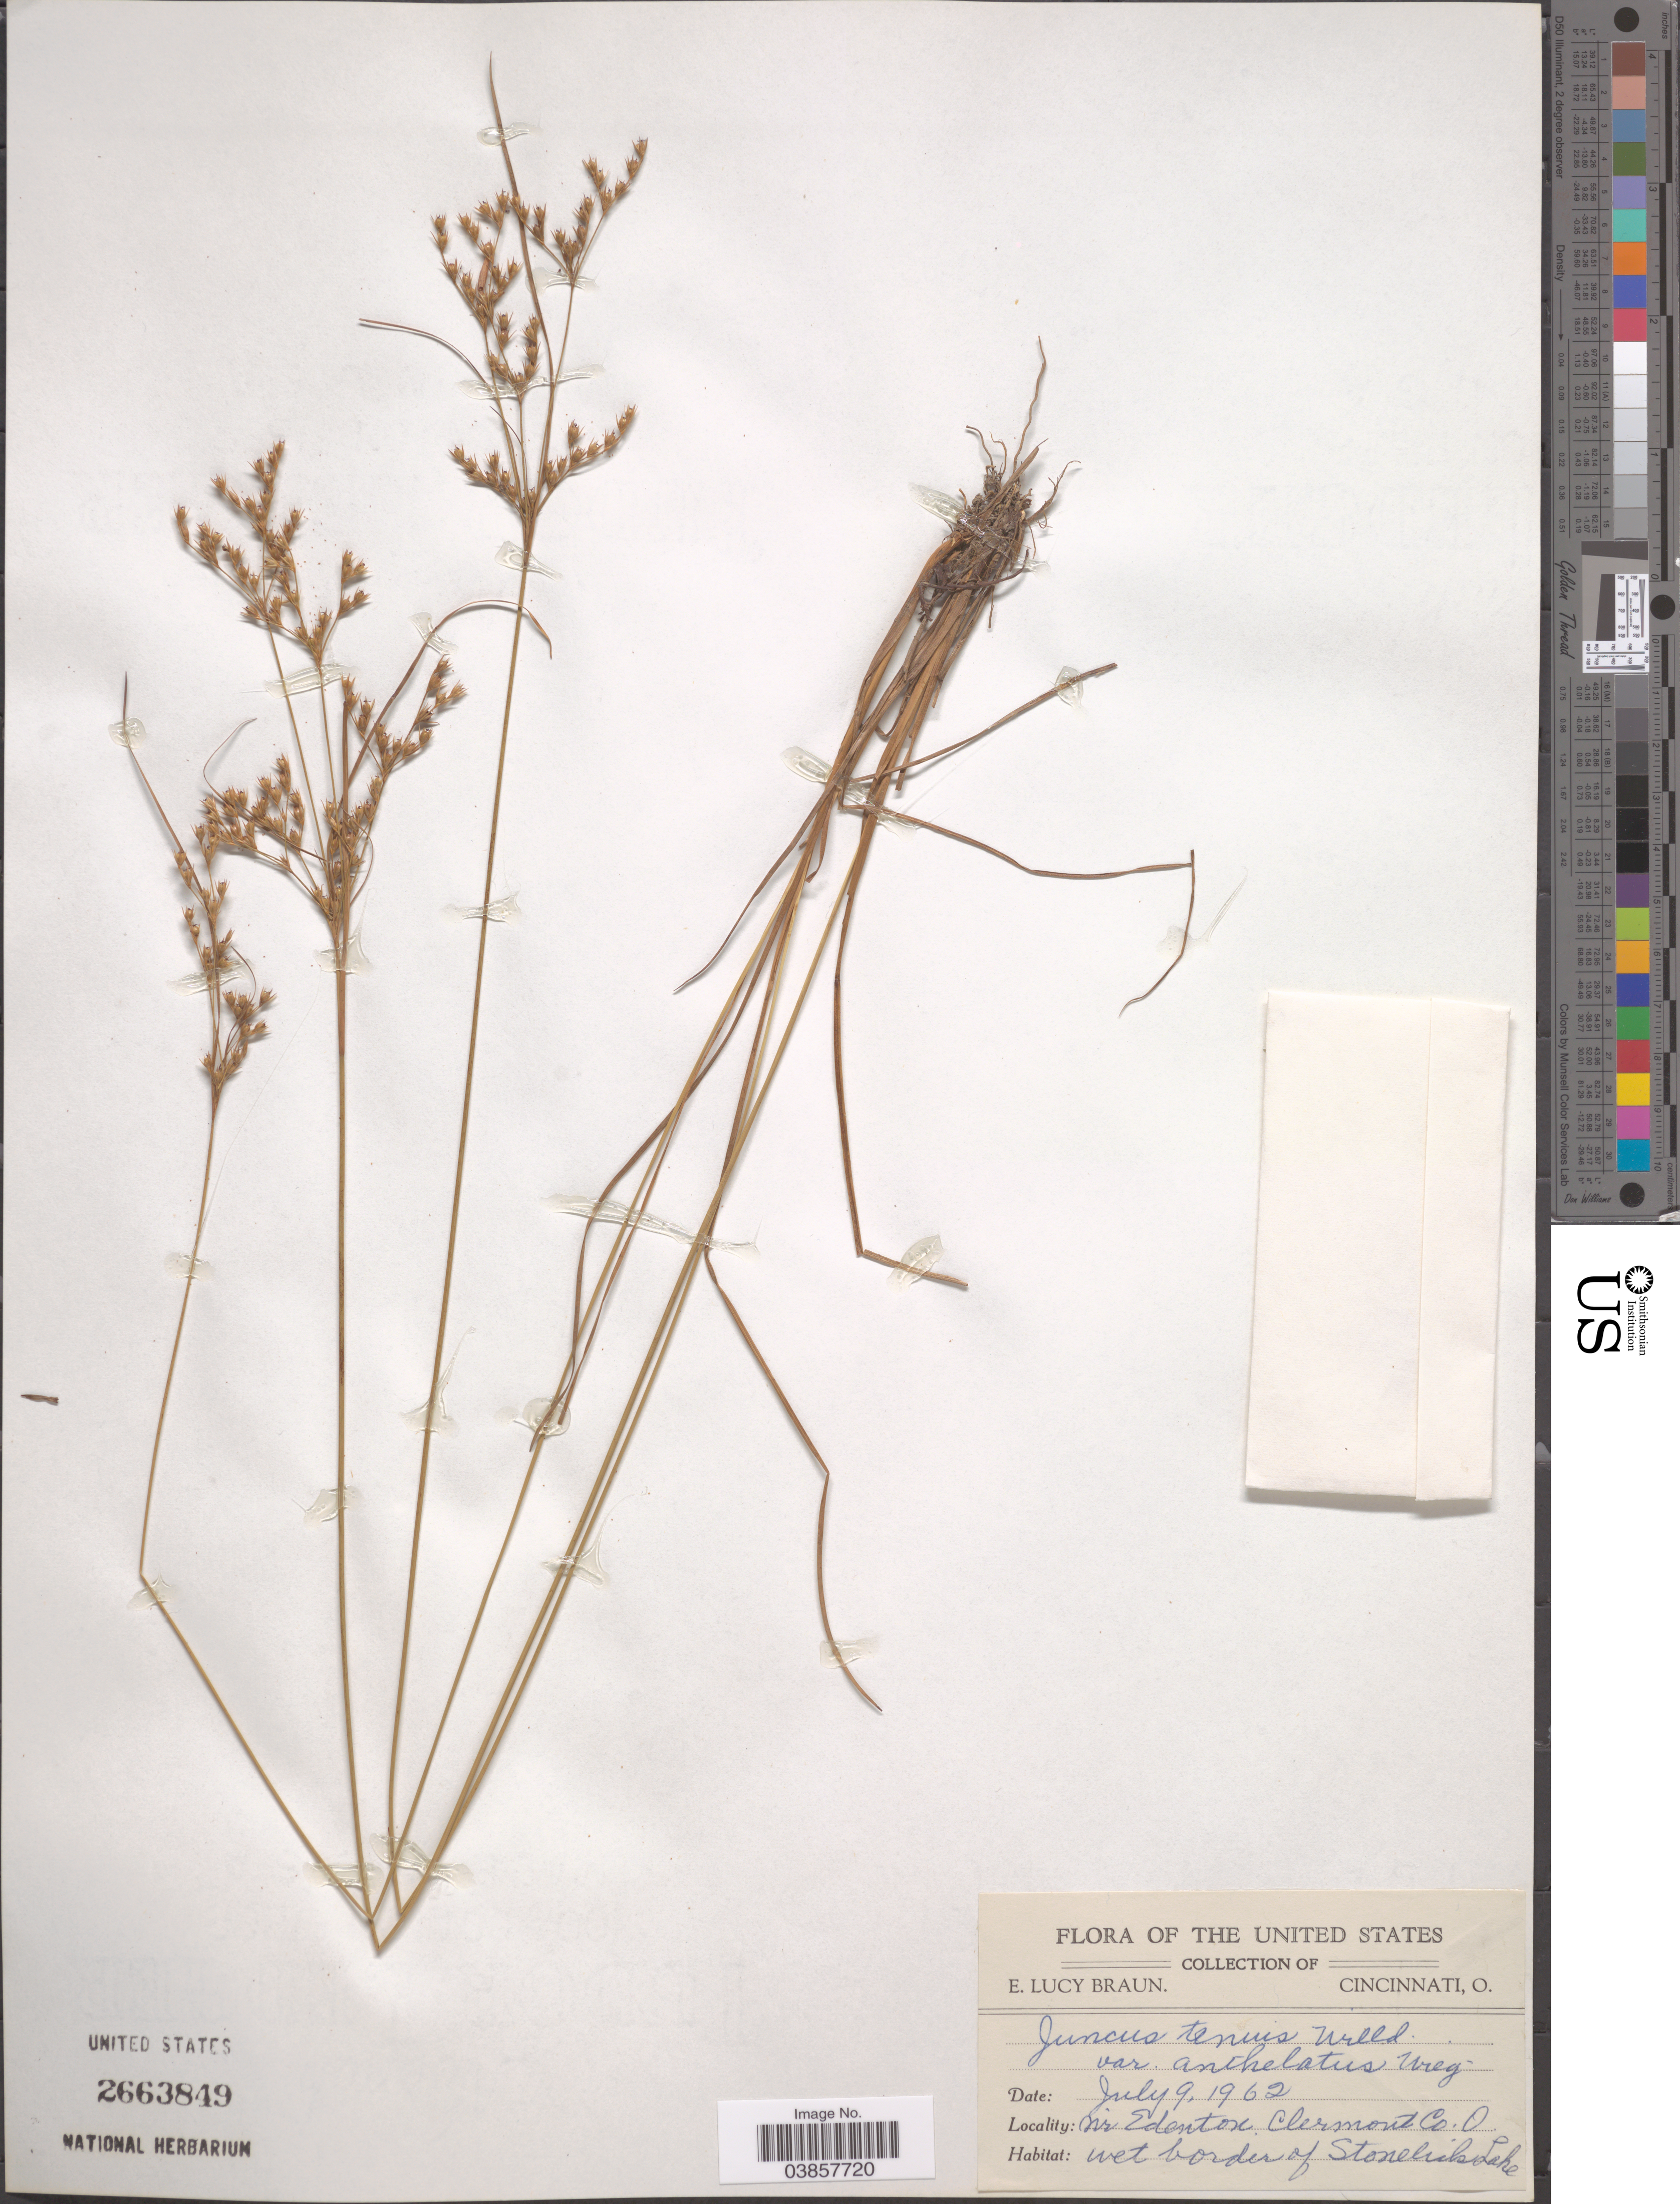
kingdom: Plantae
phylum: Tracheophyta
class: Liliopsida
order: Poales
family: Juncaceae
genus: Juncus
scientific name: Juncus tenuis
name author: Willd.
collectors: E. L. Braun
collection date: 1962-07-09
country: United States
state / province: Ohio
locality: N'r Edenton. Clermont Co. Wet border of Stonelick Lake.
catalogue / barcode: US 2663849